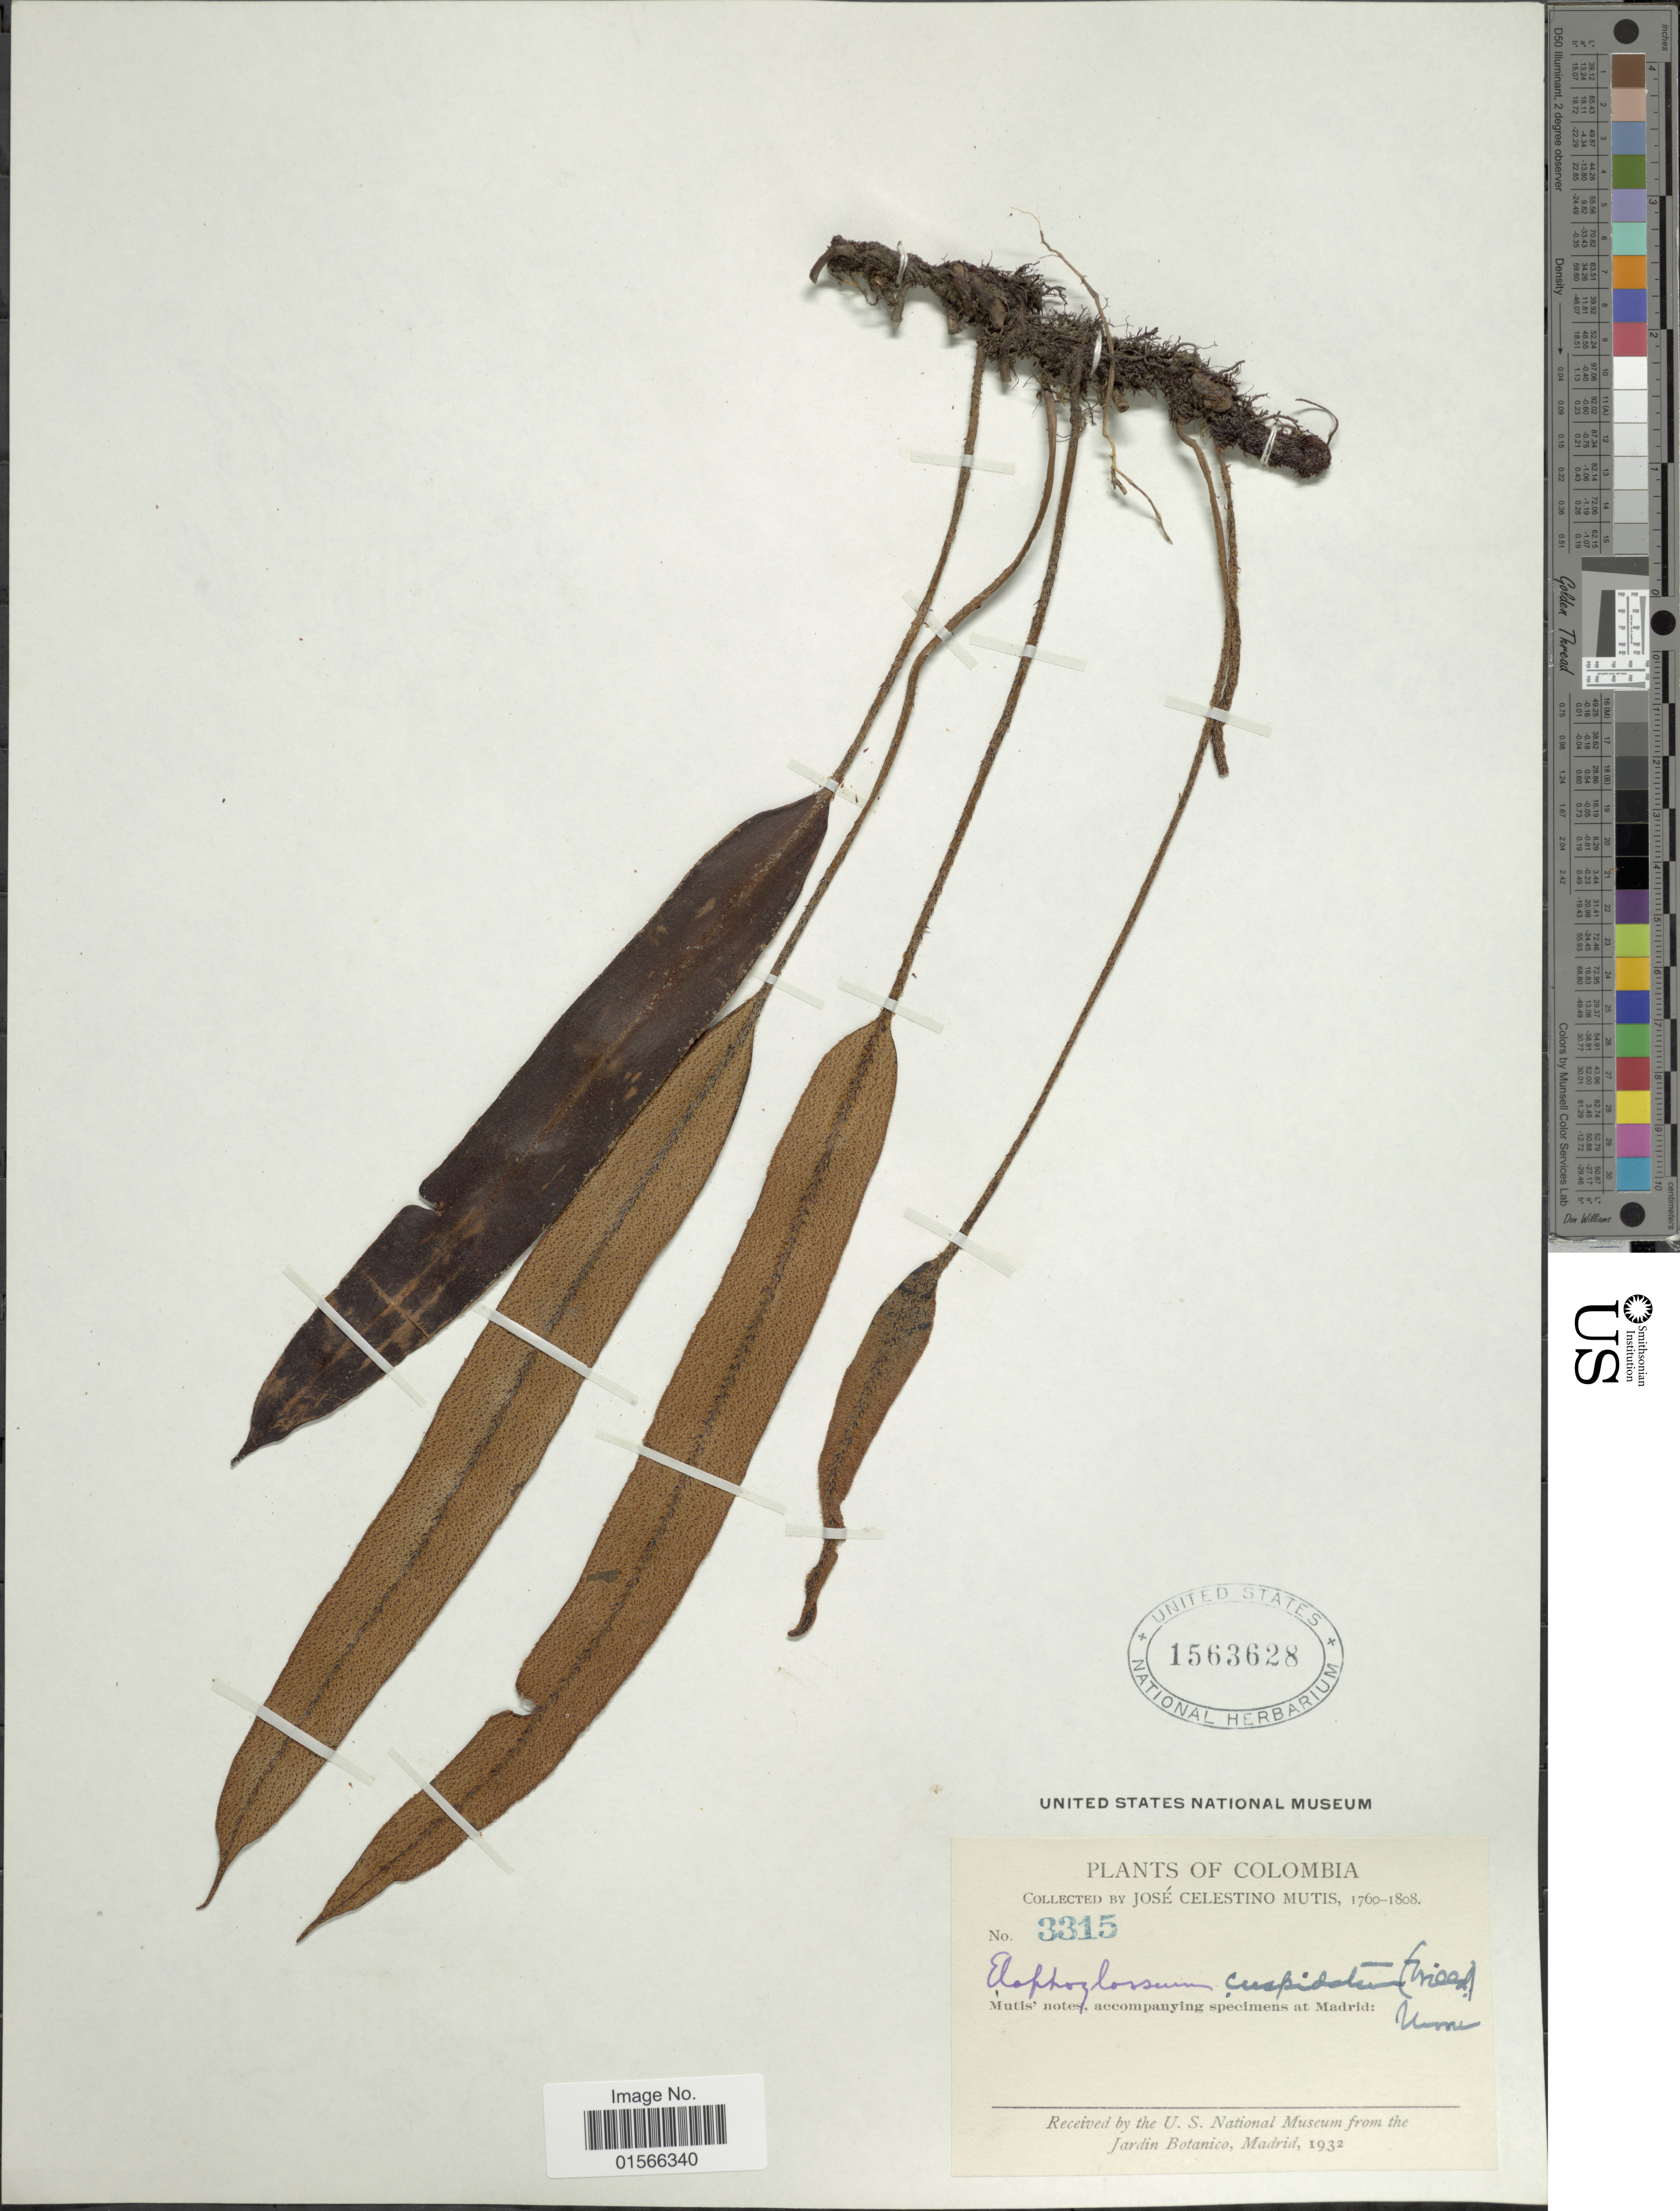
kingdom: Plantae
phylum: Tracheophyta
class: Polypodiopsida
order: Polypodiales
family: Dryopteridaceae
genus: Elaphoglossum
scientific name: Elaphoglossum cuspidatum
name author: (Willd.) T. Moore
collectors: J. C. B. Mutis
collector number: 3315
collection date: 1760/1808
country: Colombia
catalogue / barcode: US 1563628